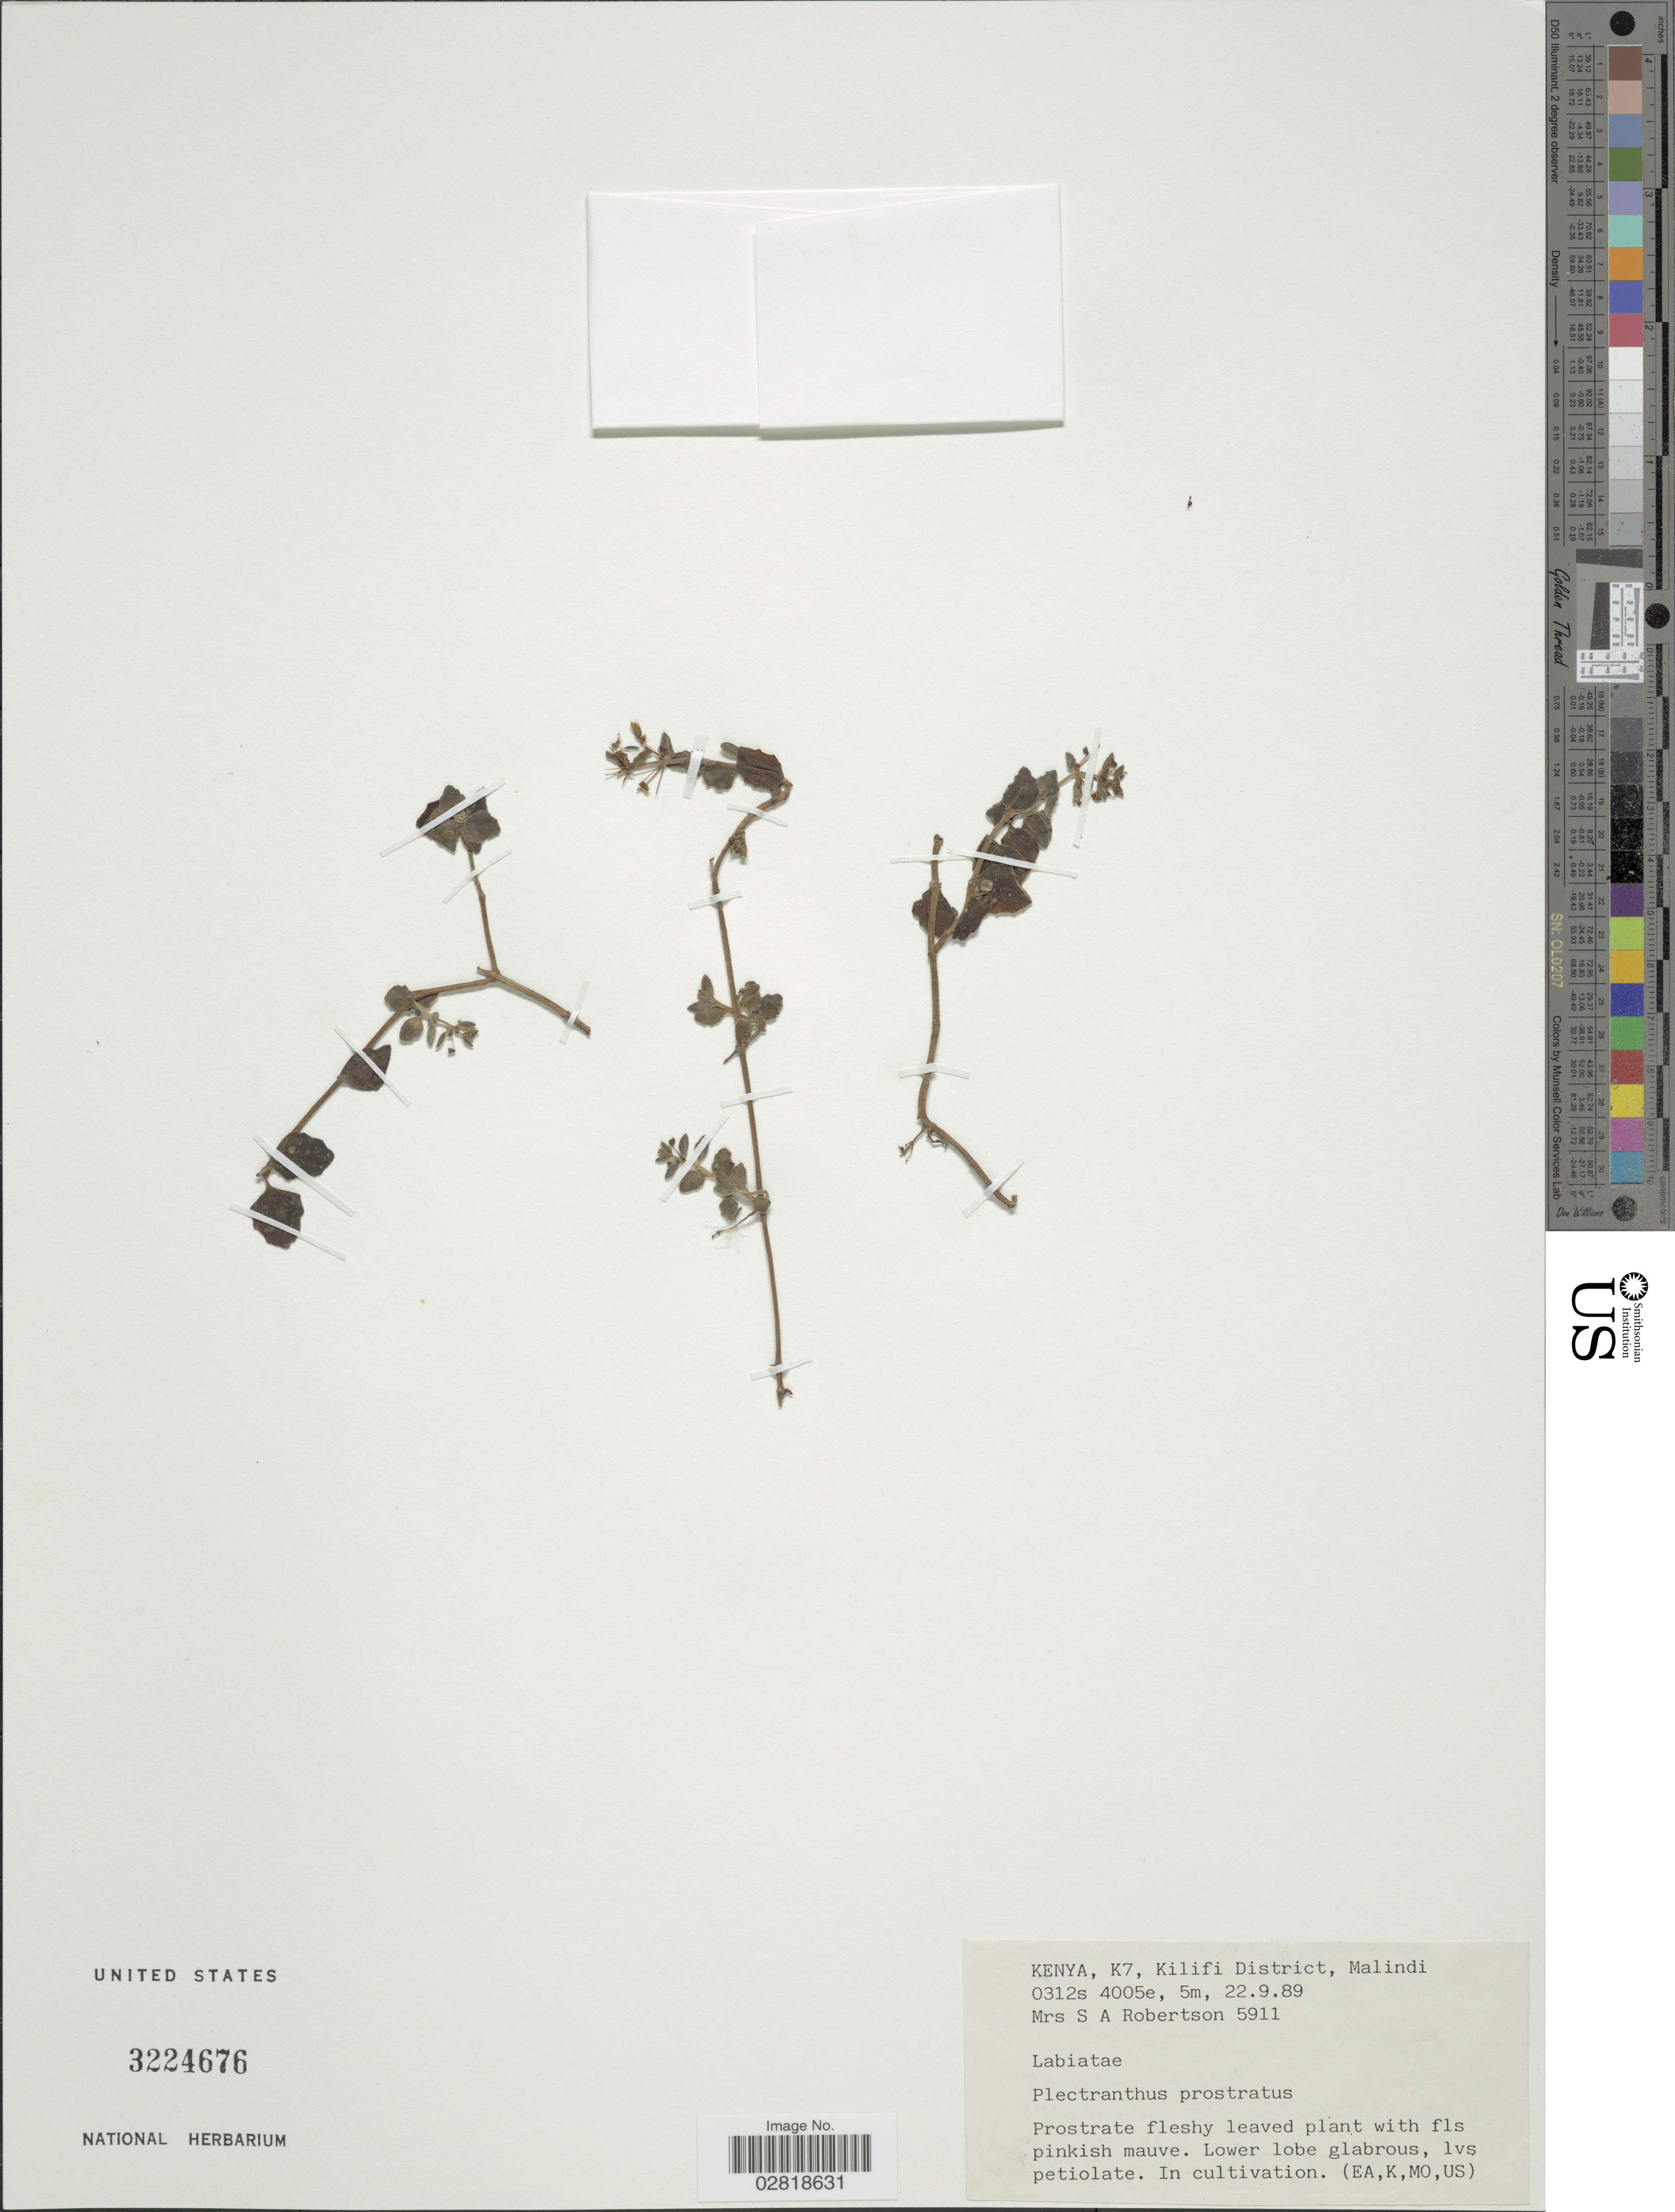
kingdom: Plantae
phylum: Tracheophyta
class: Magnoliopsida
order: Lamiales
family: Lamiaceae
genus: Plectranthus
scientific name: Plectranthus prostratus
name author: Gürke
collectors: S. Robertson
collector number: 5911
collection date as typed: Transcribed d/m/y: 22/9/89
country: Kenya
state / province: Kilifi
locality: K7, Kilifi District, Malindi.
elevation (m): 5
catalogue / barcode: US 3224676